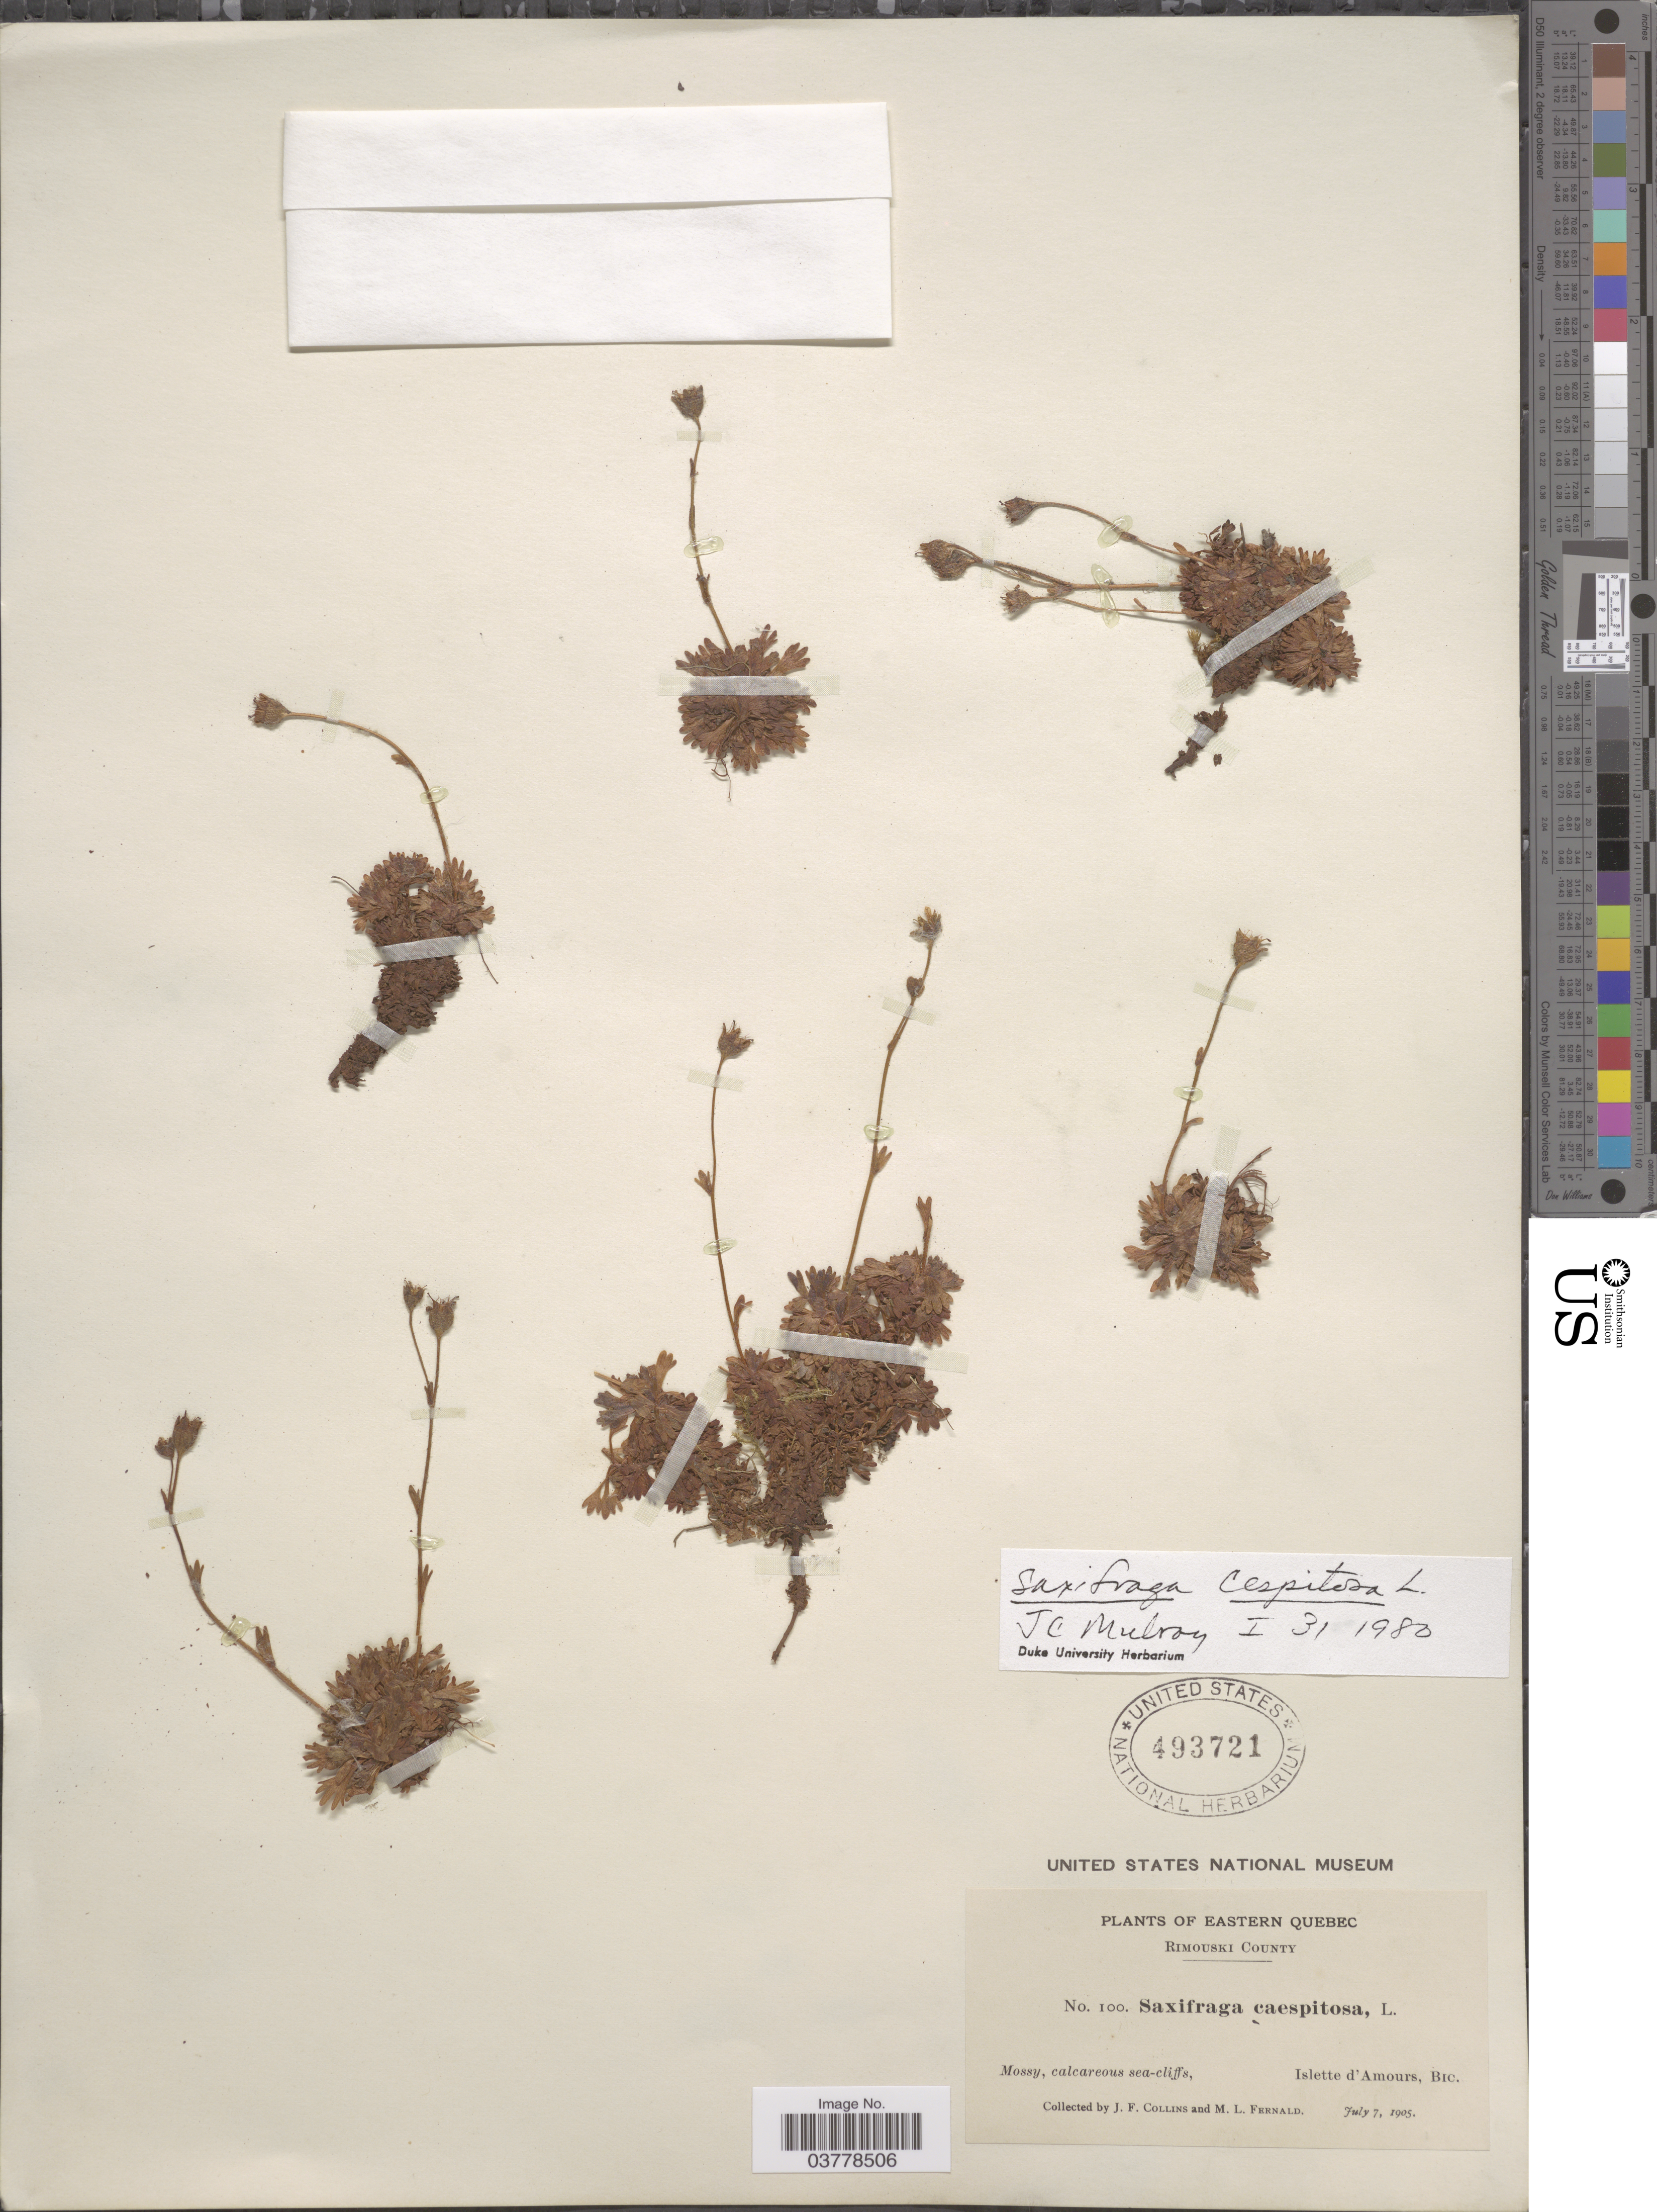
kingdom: Plantae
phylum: Tracheophyta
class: Magnoliopsida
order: Saxifragales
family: Saxifragaceae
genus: Saxifraga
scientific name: Saxifraga caespitosa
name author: L.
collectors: J. Collins & M. L. Fernald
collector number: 100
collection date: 1905-07-07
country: Canada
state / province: Quebec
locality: Eastern Quebec. Rimouski County. Islette d'Amours, Bic.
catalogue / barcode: US 493721